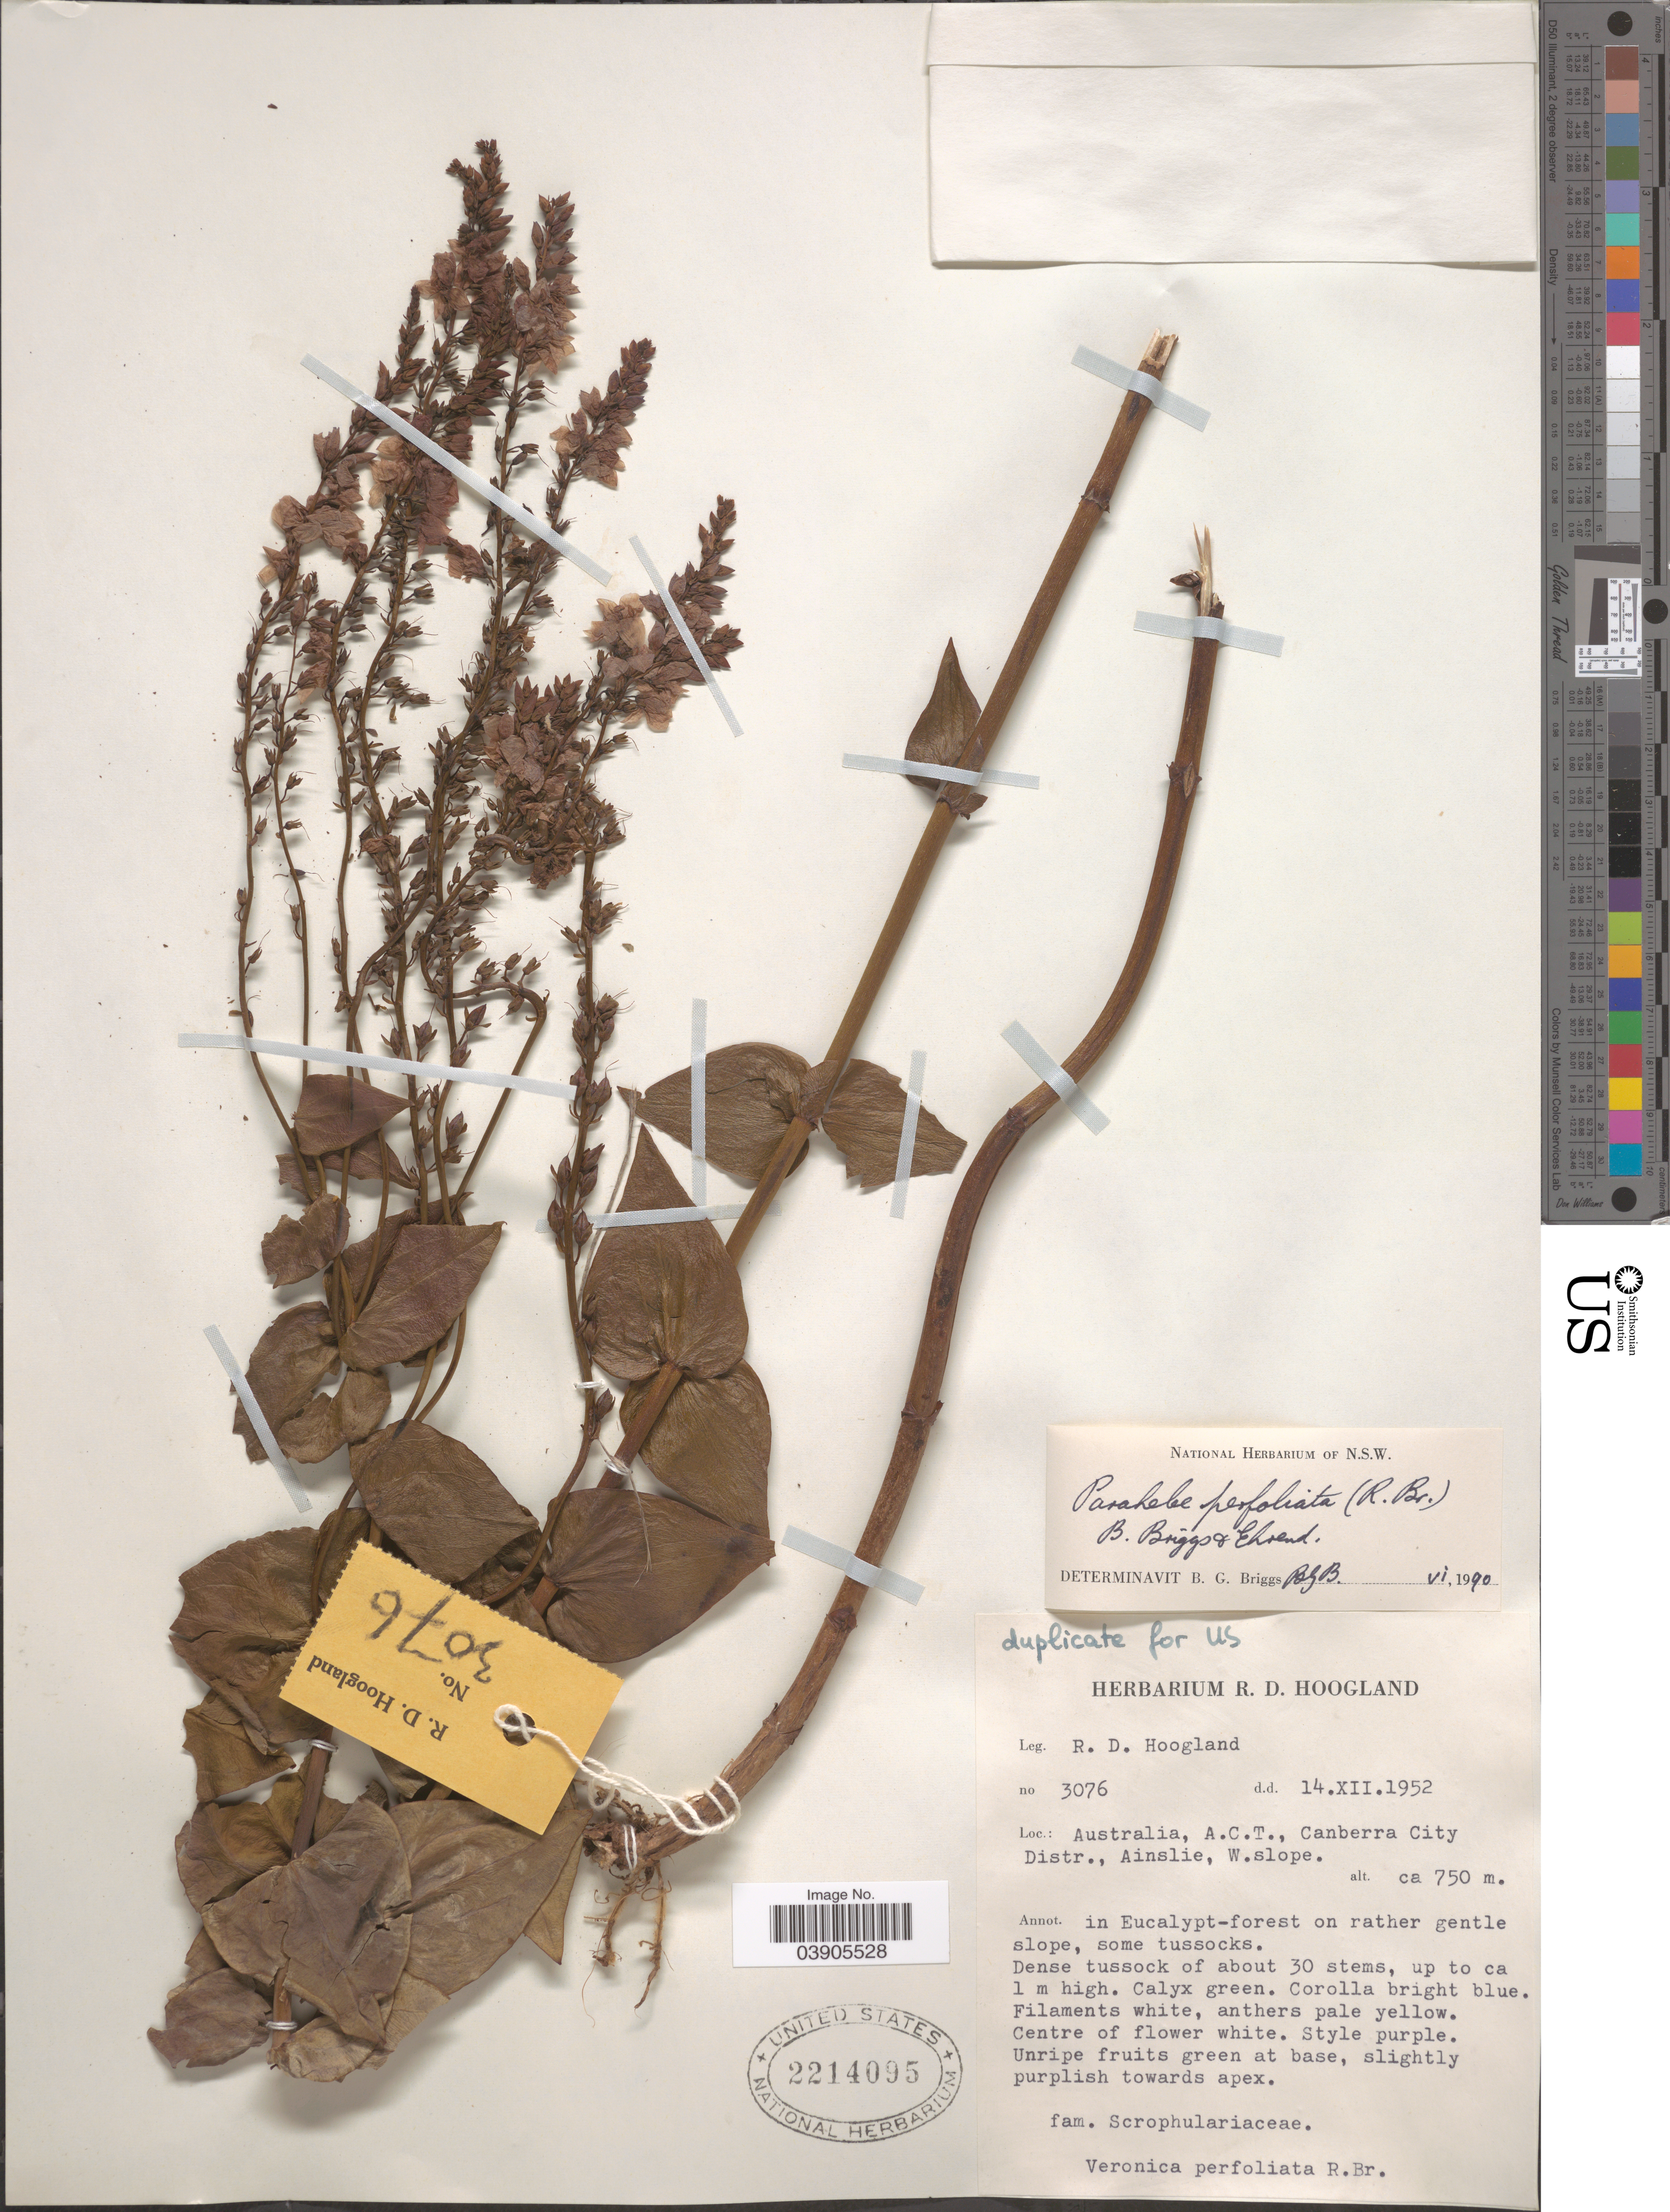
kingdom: Plantae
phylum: Tracheophyta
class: Magnoliopsida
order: Lamiales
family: Plantaginaceae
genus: Veronica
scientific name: Veronica perfoliata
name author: R. Br.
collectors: R. D. Hoogland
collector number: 3076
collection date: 1952-12-14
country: Australia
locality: A.C.T., Canberra City Distr., Ainslie, W.slope.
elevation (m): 750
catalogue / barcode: US 2214095